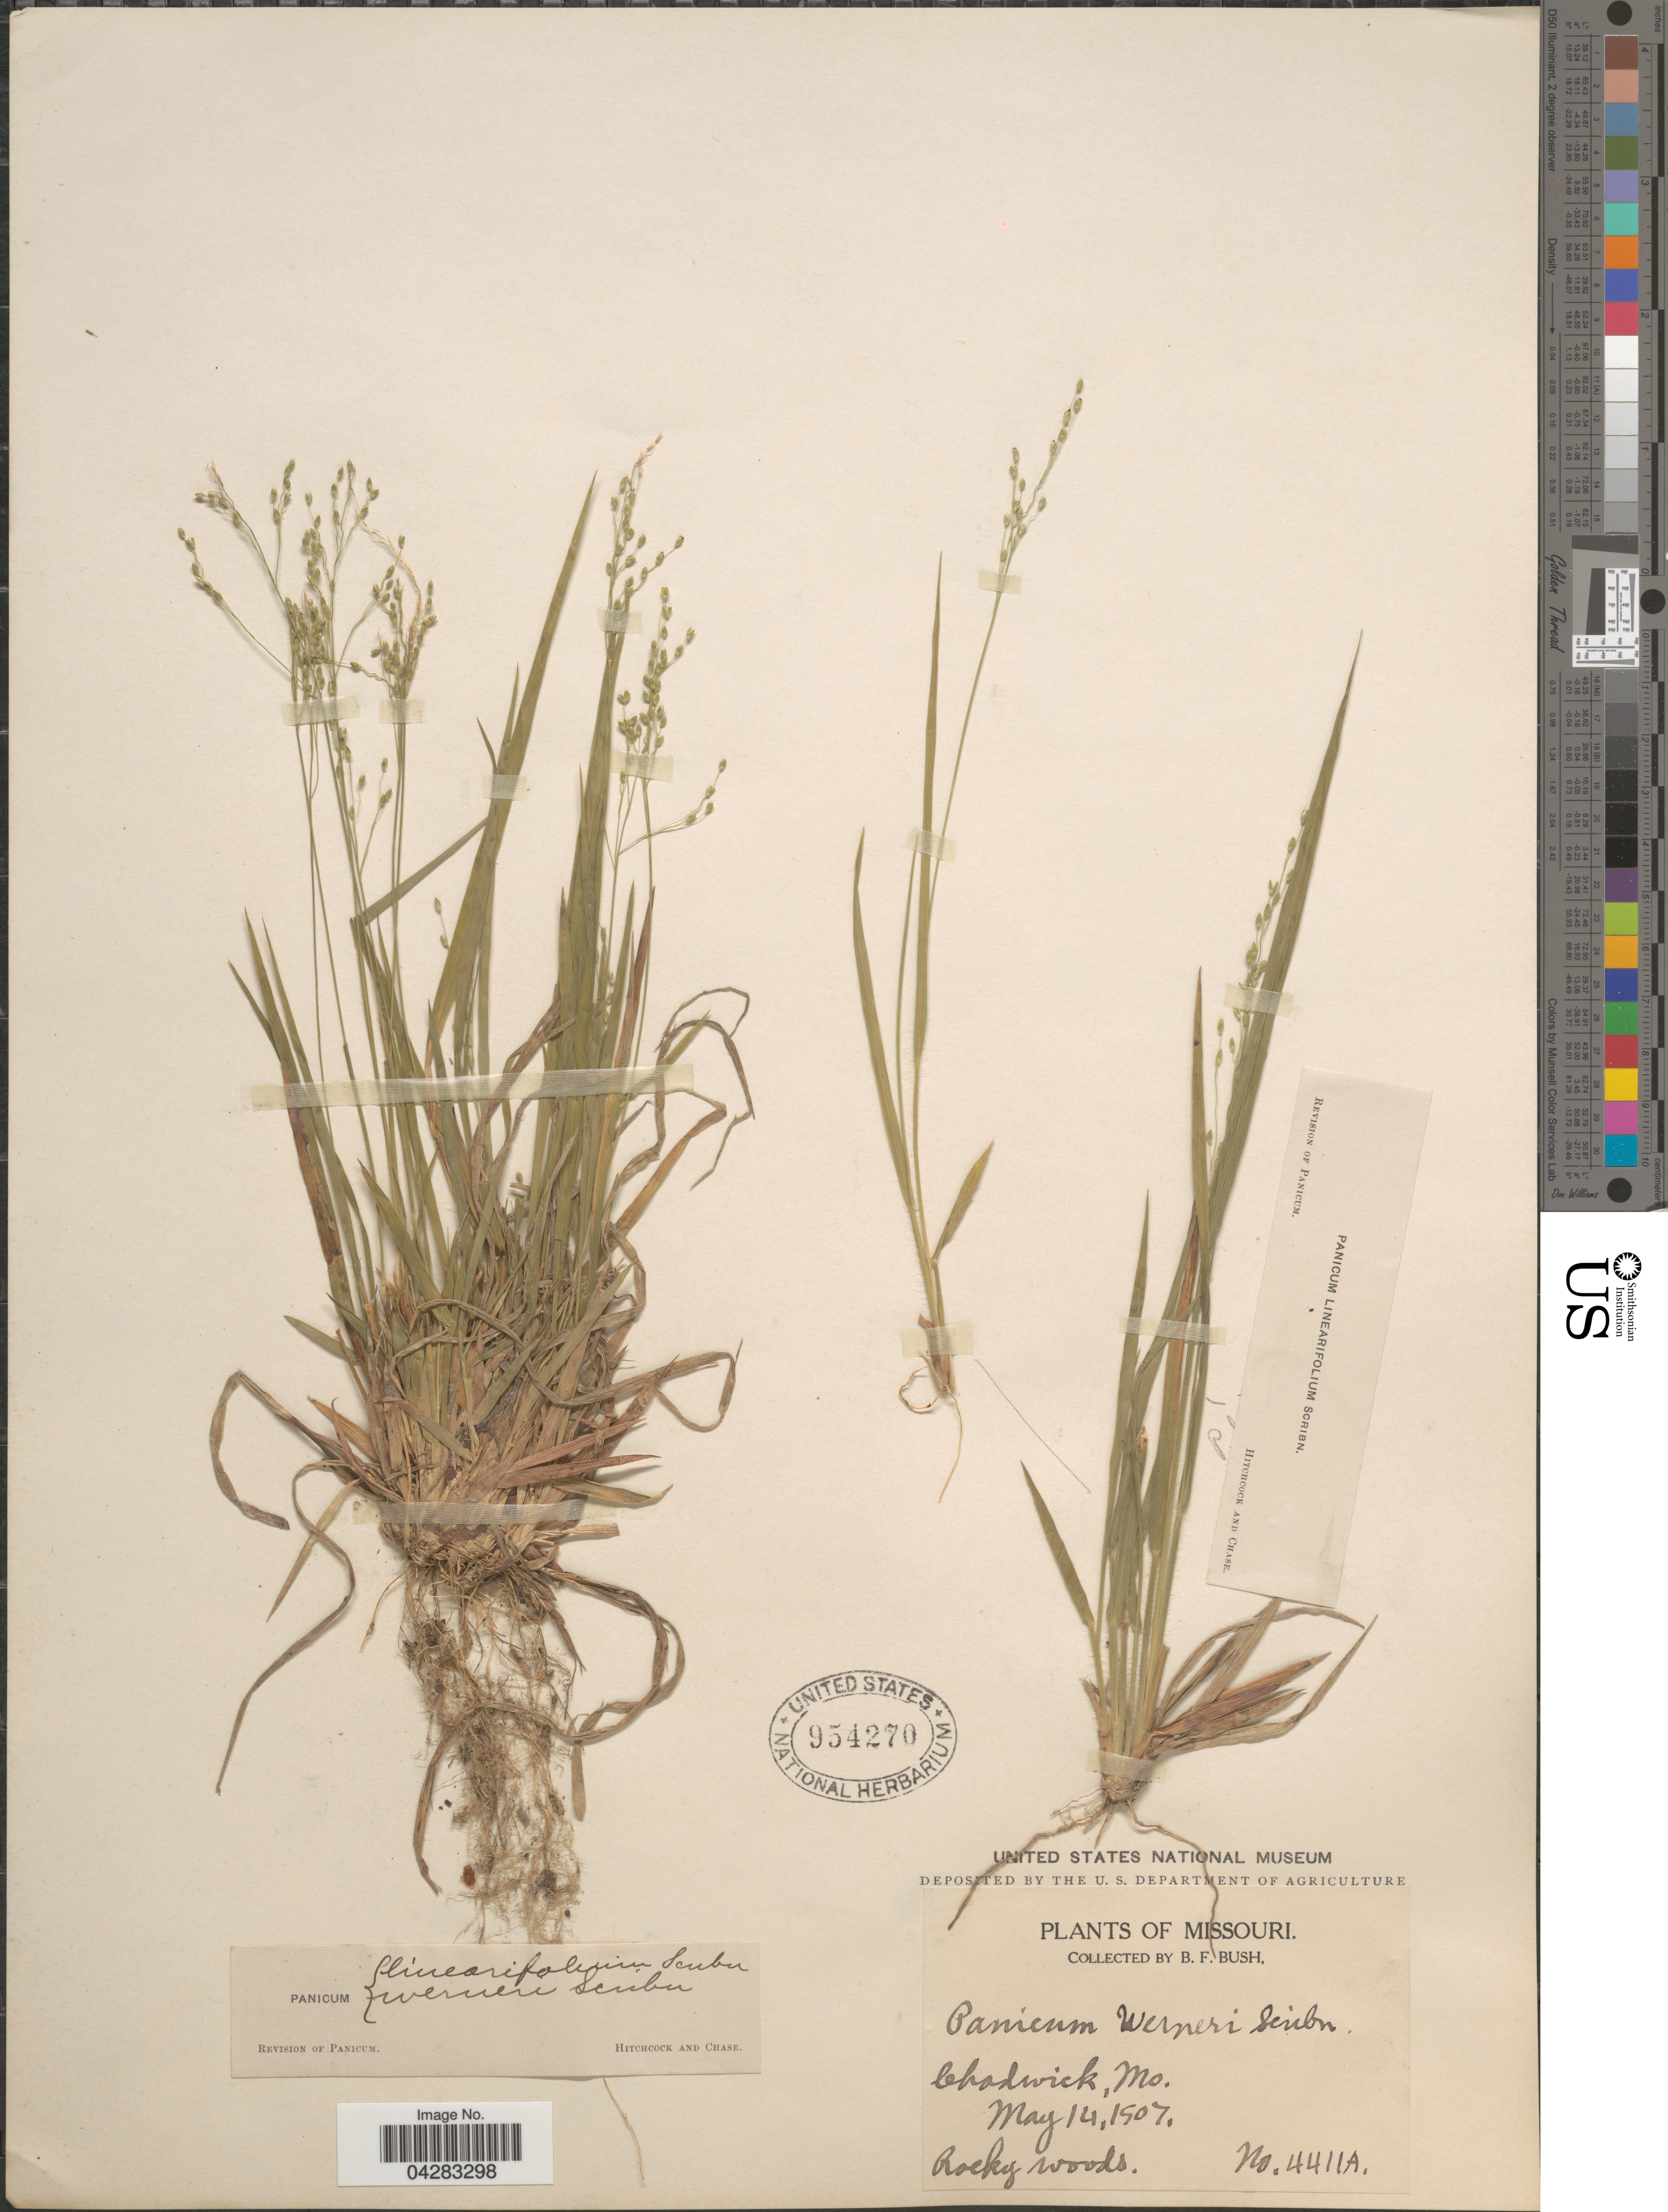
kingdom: Plantae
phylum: Tracheophyta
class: Liliopsida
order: Poales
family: Poaceae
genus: Dichanthelium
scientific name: Dichanthelium linearifolium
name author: (Scribn.) Gould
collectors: B. F. Bush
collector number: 4411A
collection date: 1907-05-14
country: United States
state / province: Missouri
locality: Chadwick.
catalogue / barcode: US 954270